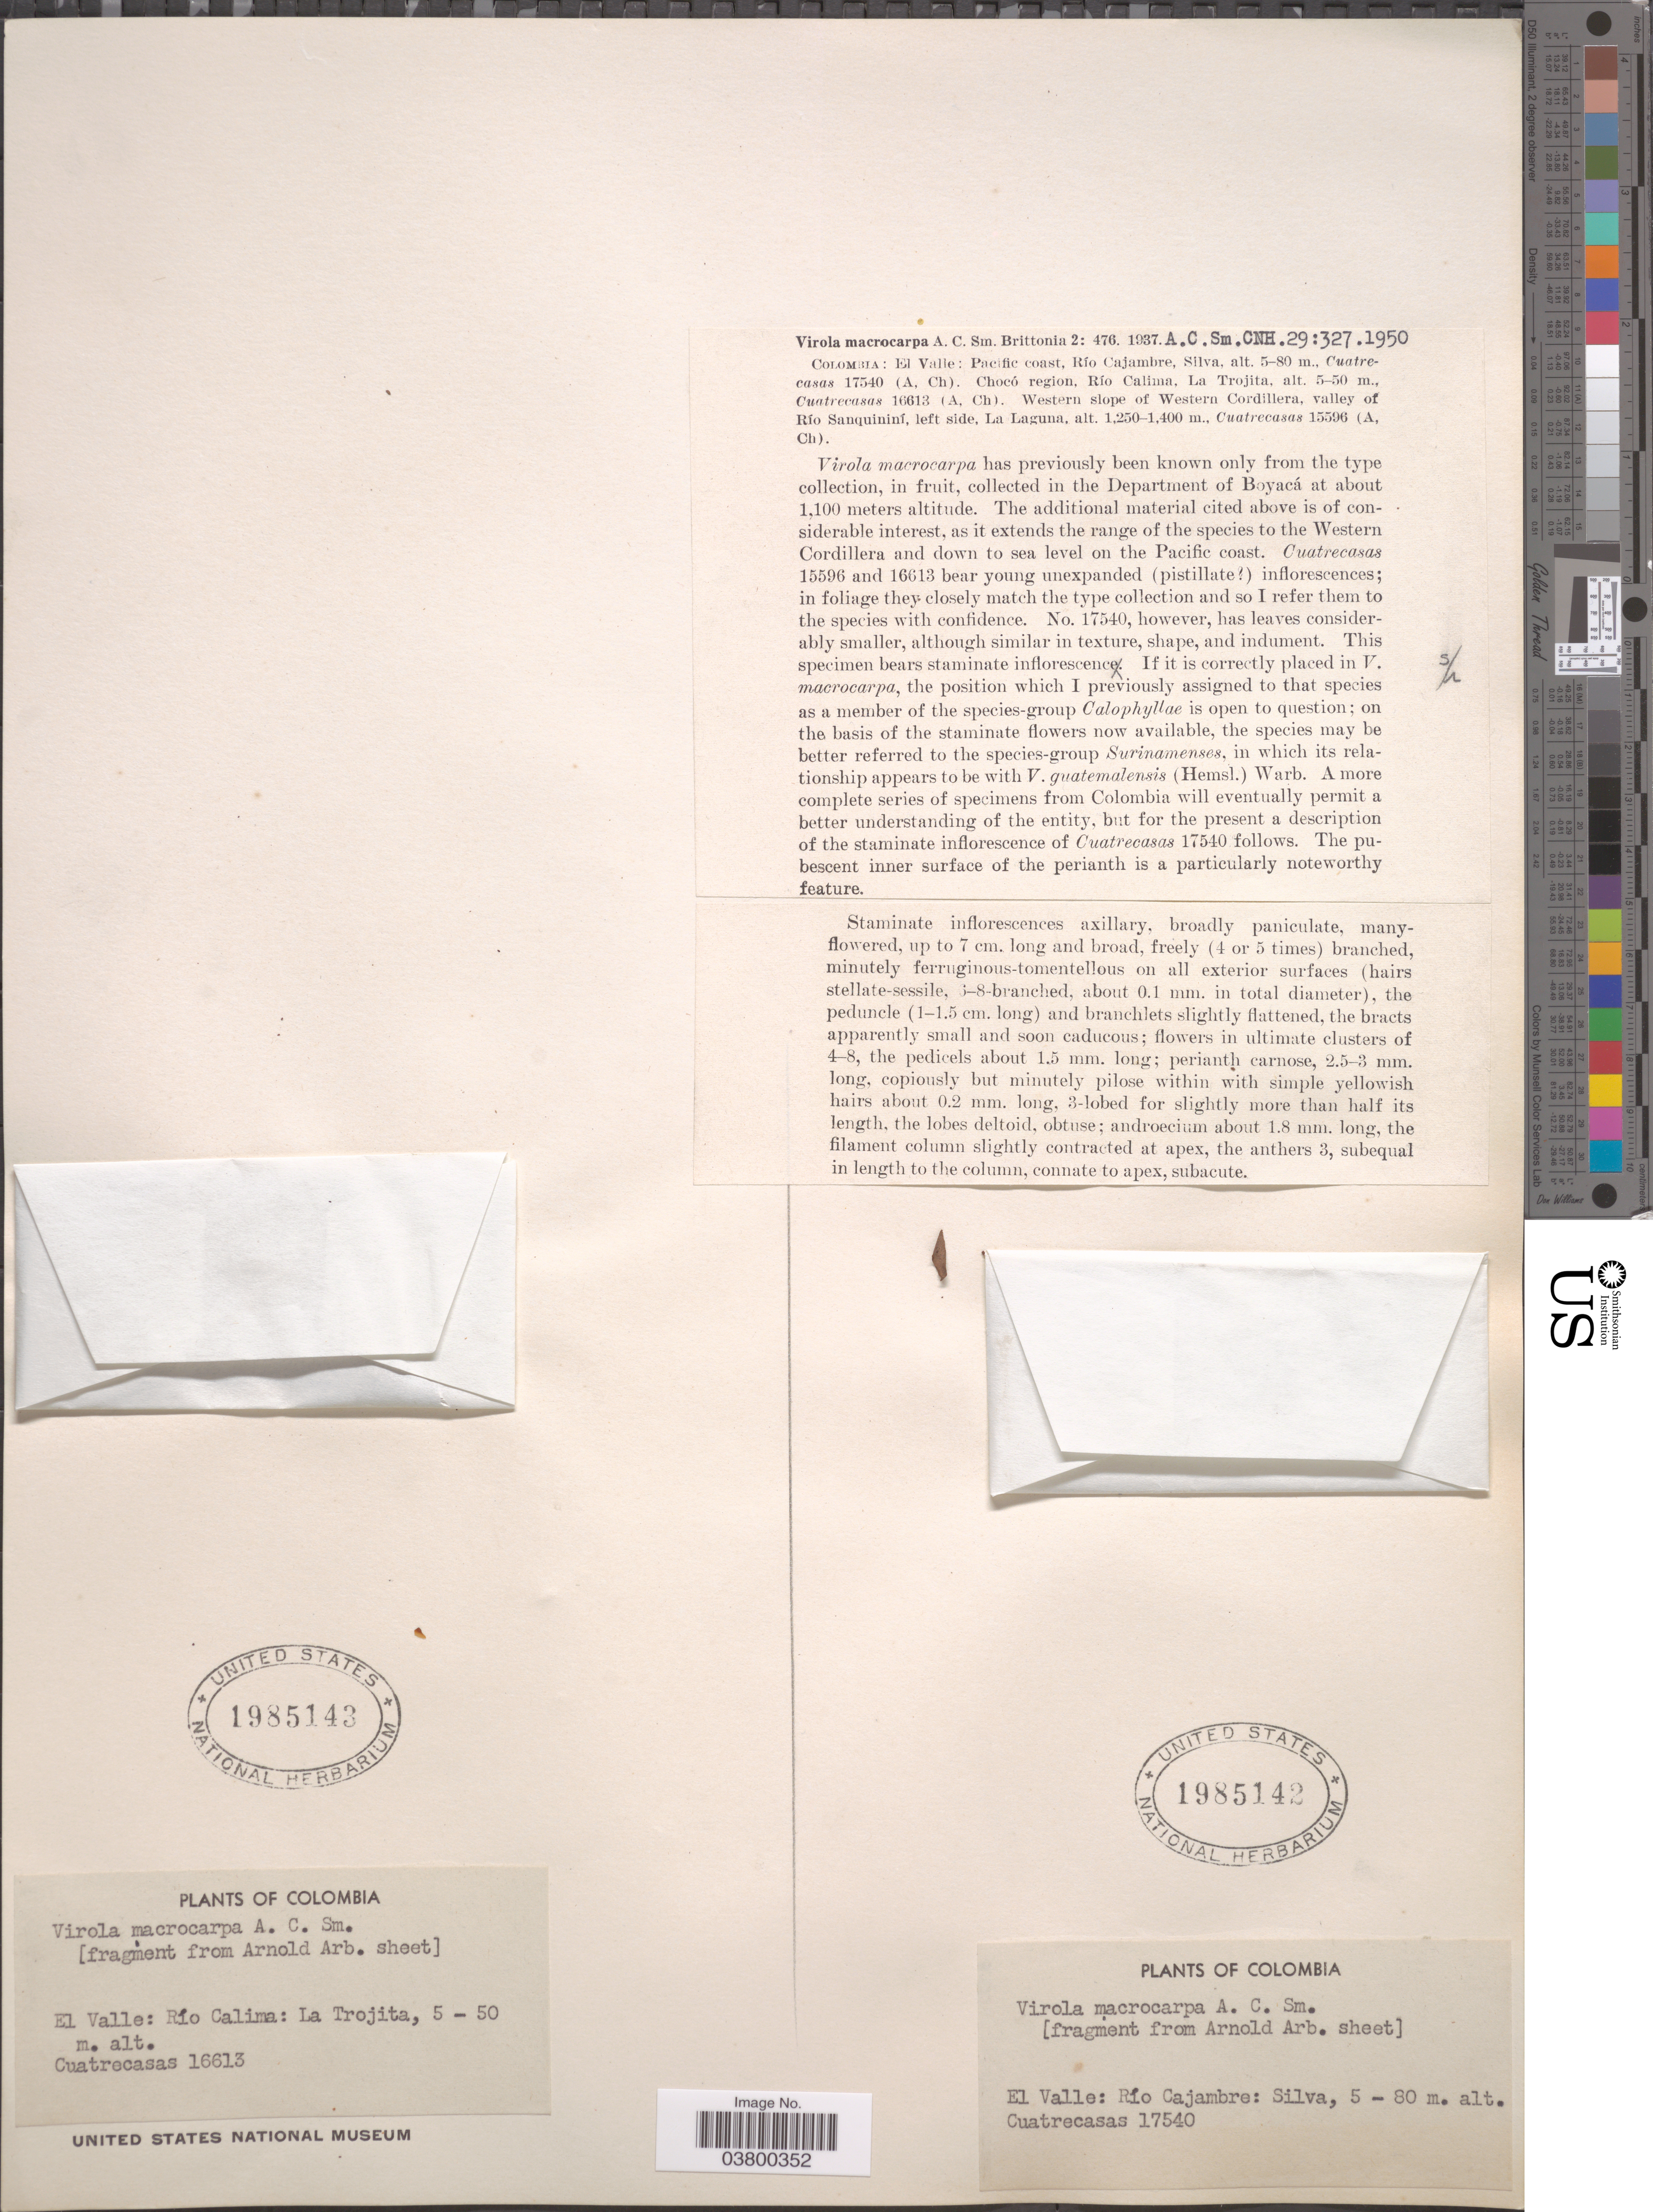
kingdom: Plantae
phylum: Tracheophyta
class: Magnoliopsida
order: Magnoliales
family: Myristicaceae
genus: Virola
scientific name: Virola macrocarpa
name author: A.C. Sm.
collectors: Cuatrecasas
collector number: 16613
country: Colombia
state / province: Valle del Cauca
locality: El Valle: Río Calima: La Trojita.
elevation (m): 5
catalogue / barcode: US 1985143-2